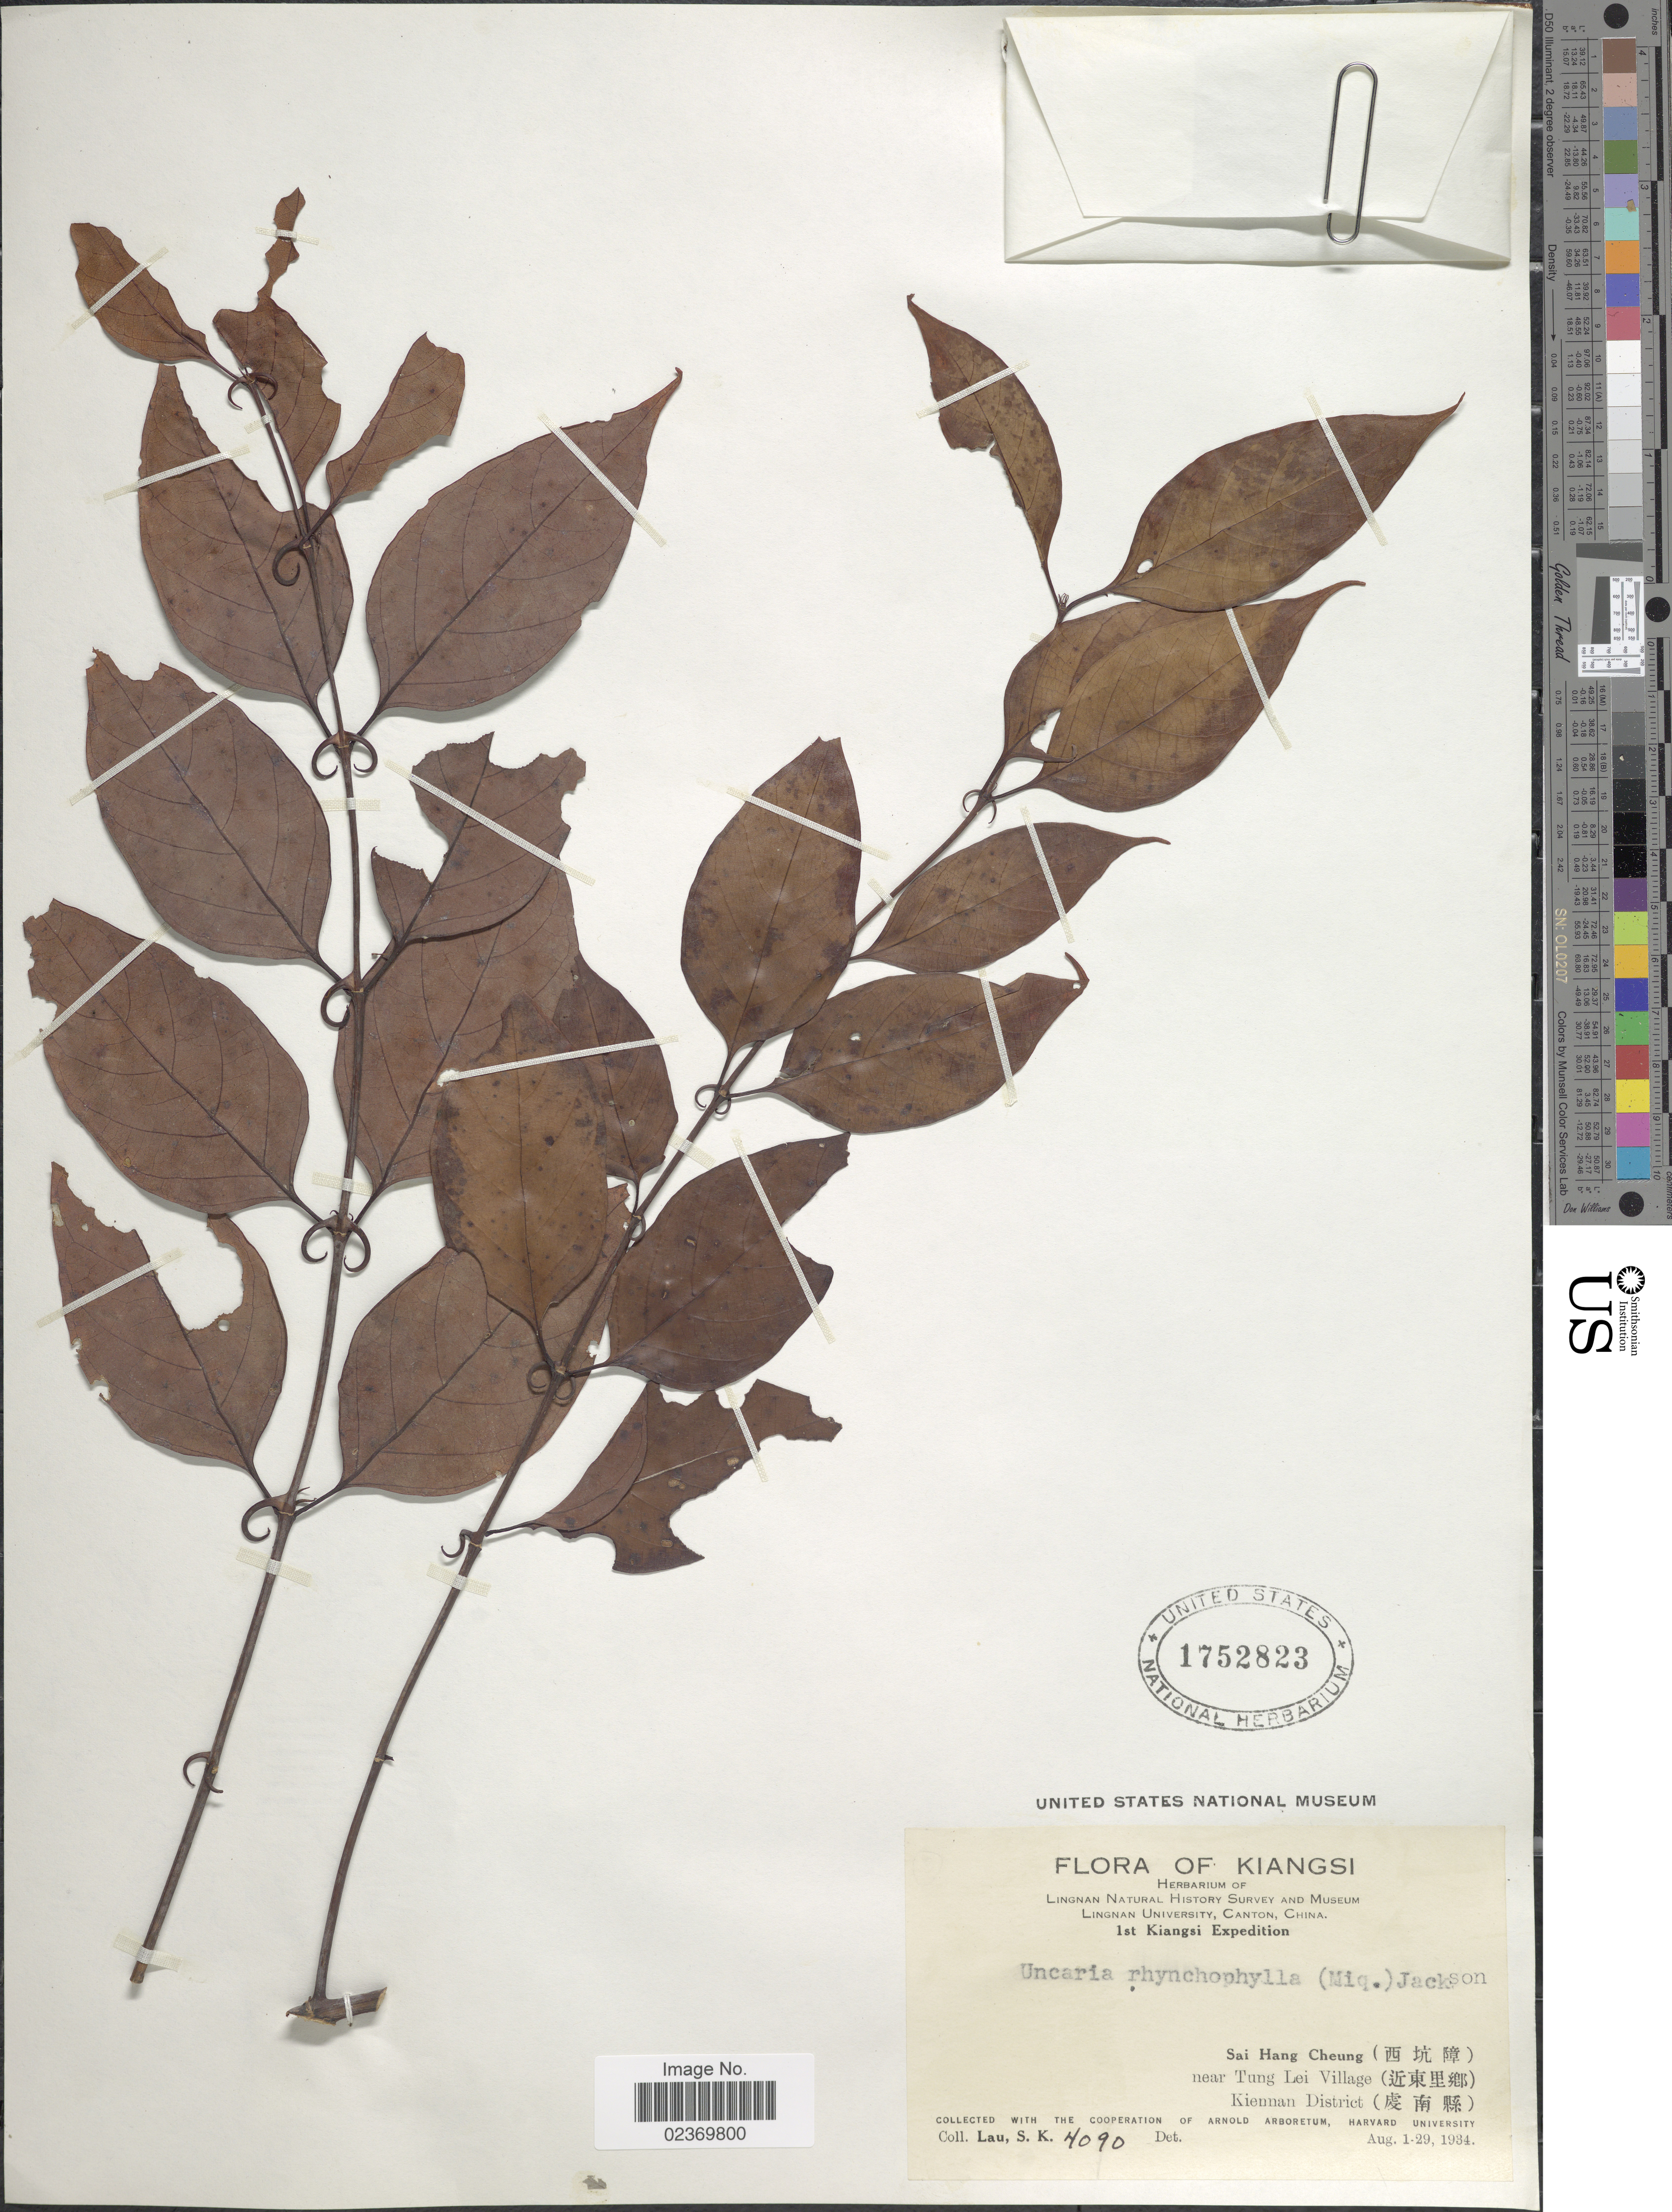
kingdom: Plantae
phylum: Tracheophyta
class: Magnoliopsida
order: Gentianales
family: Rubiaceae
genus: Uncaria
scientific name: Uncaria rhynchophylla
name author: (Miq.) Miq. ex Havil.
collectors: S. K. Lau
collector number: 4090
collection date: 1934-08-01/1934-08-29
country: China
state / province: Jiangxi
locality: Kiangsi. Sai Hang Cheung, near Tung Lei Village, Kiennan District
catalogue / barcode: US 1752823